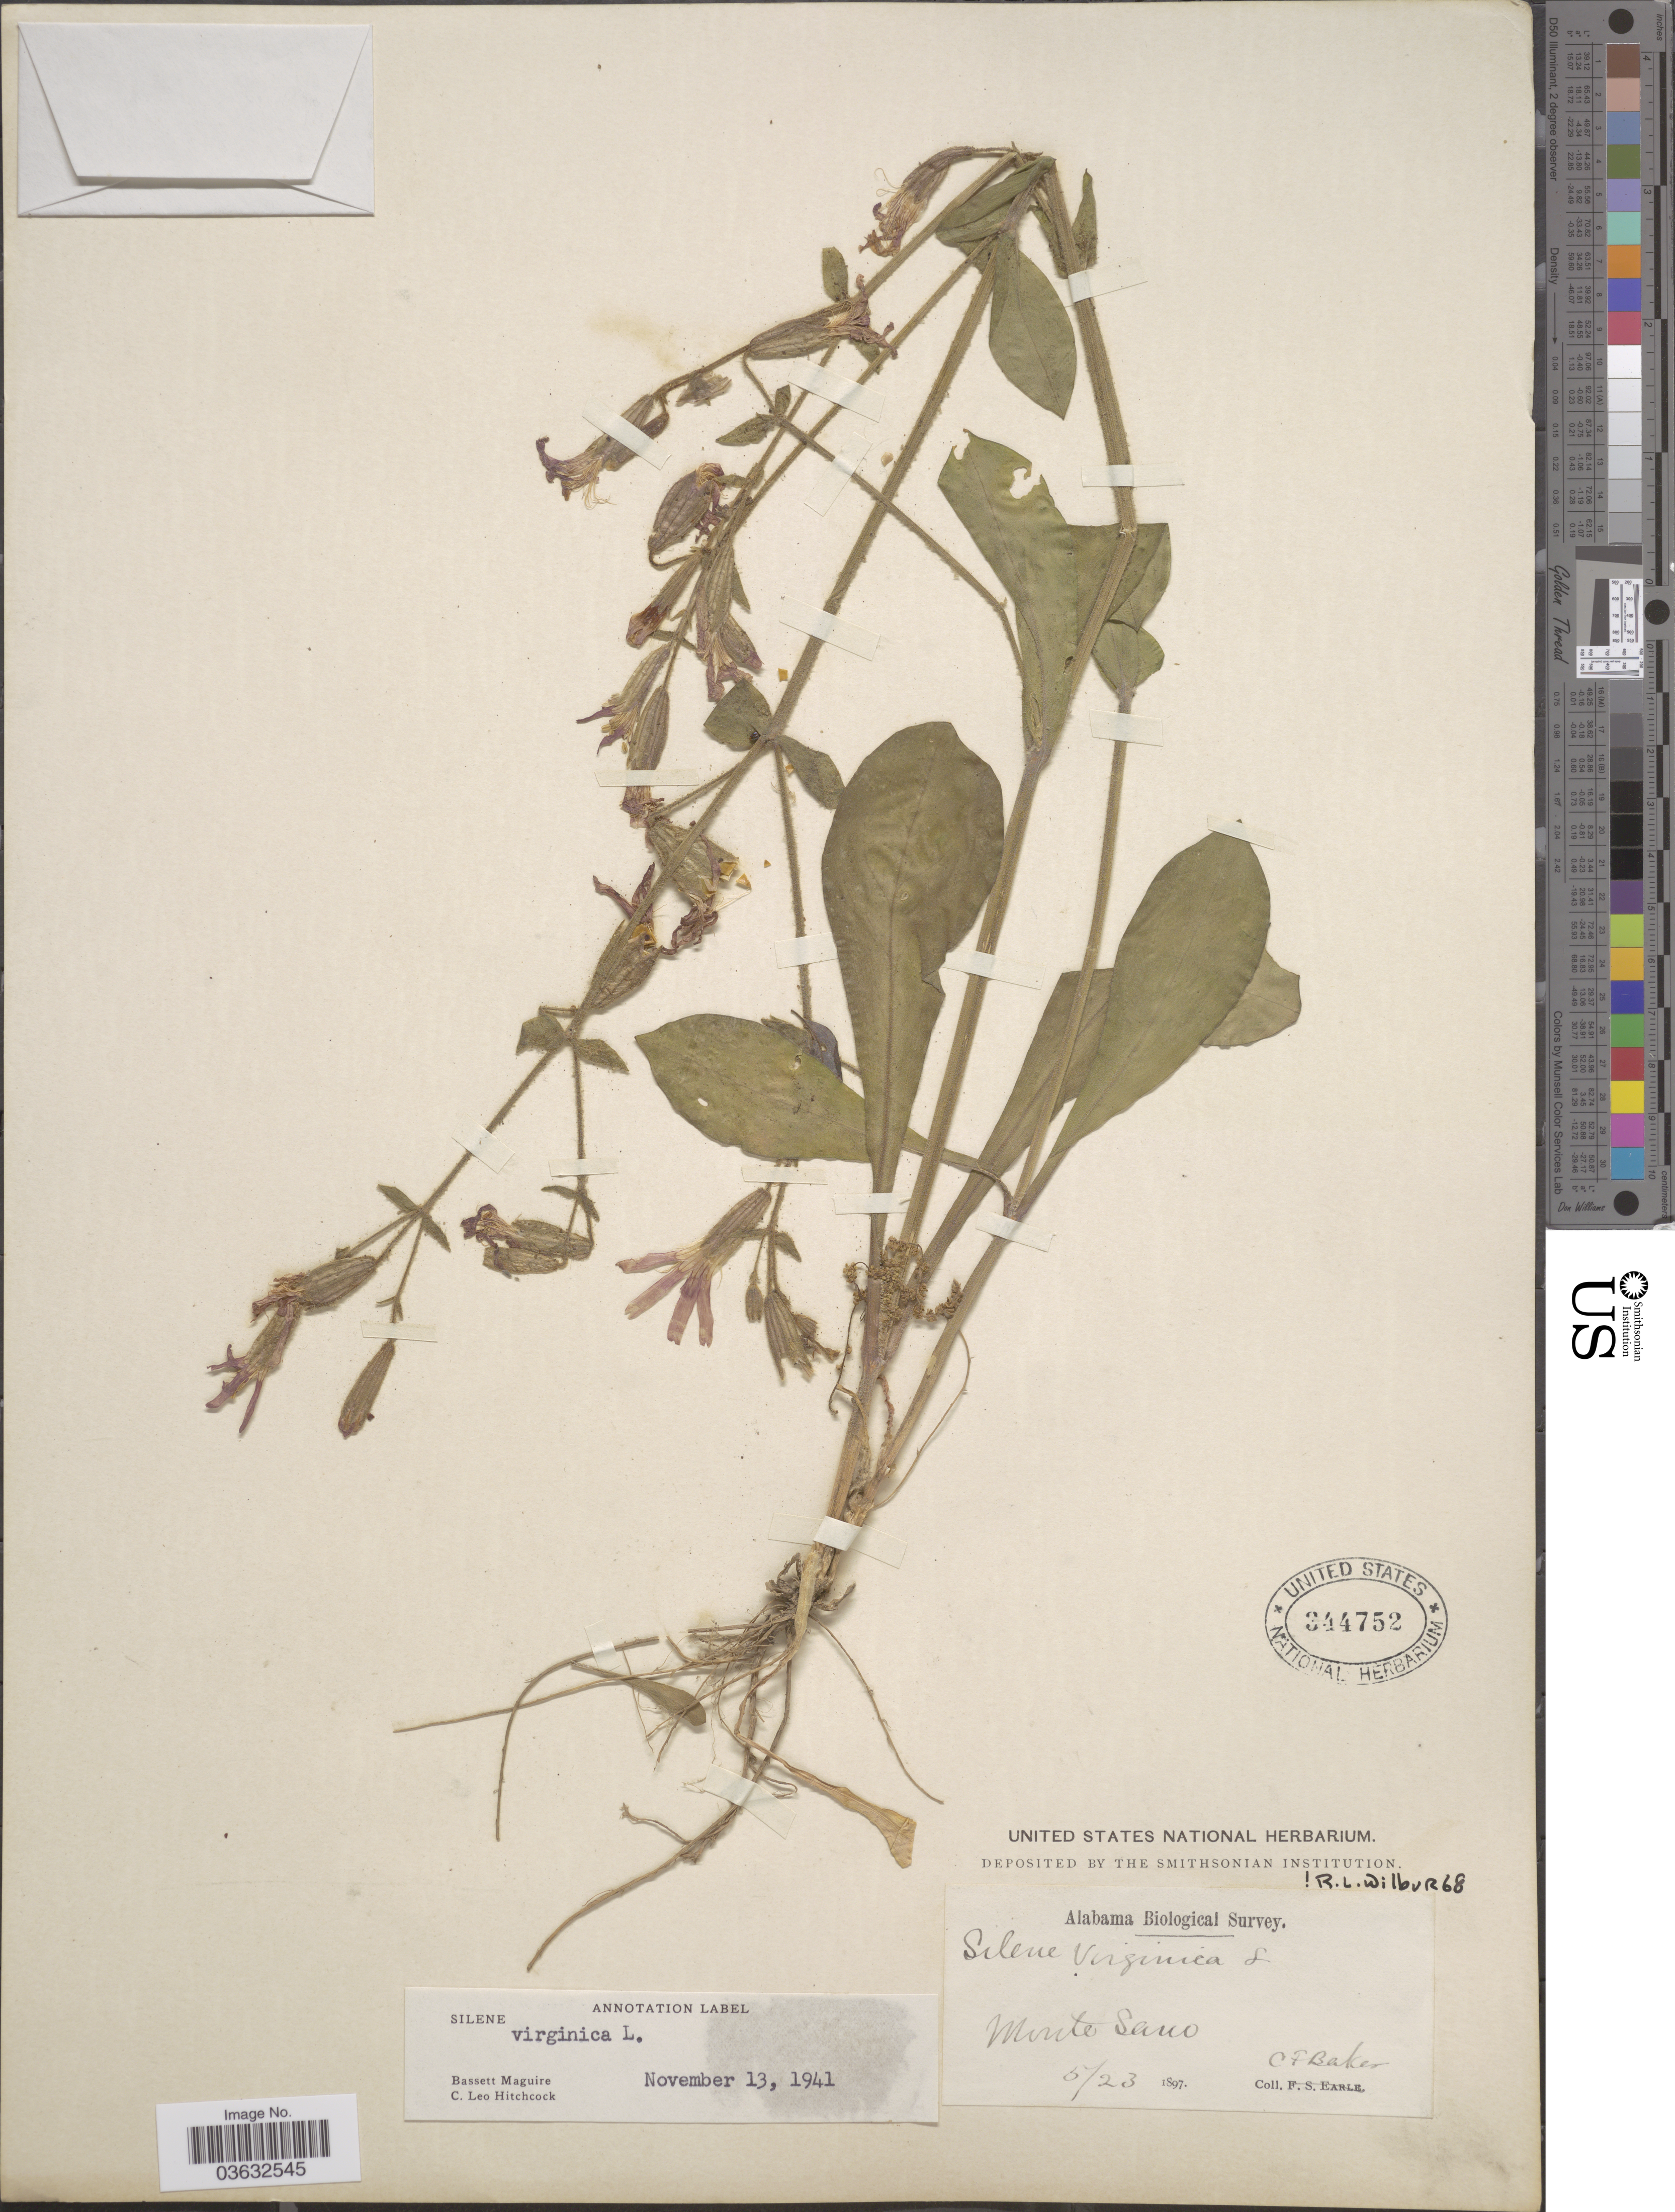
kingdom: Plantae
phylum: Tracheophyta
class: Magnoliopsida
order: Caryophyllales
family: Caryophyllaceae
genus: Silene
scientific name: Silene virginica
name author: L.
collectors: C. F. Baker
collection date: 1897-05-23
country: United States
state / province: Alabama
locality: Monte Sano.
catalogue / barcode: US 344752